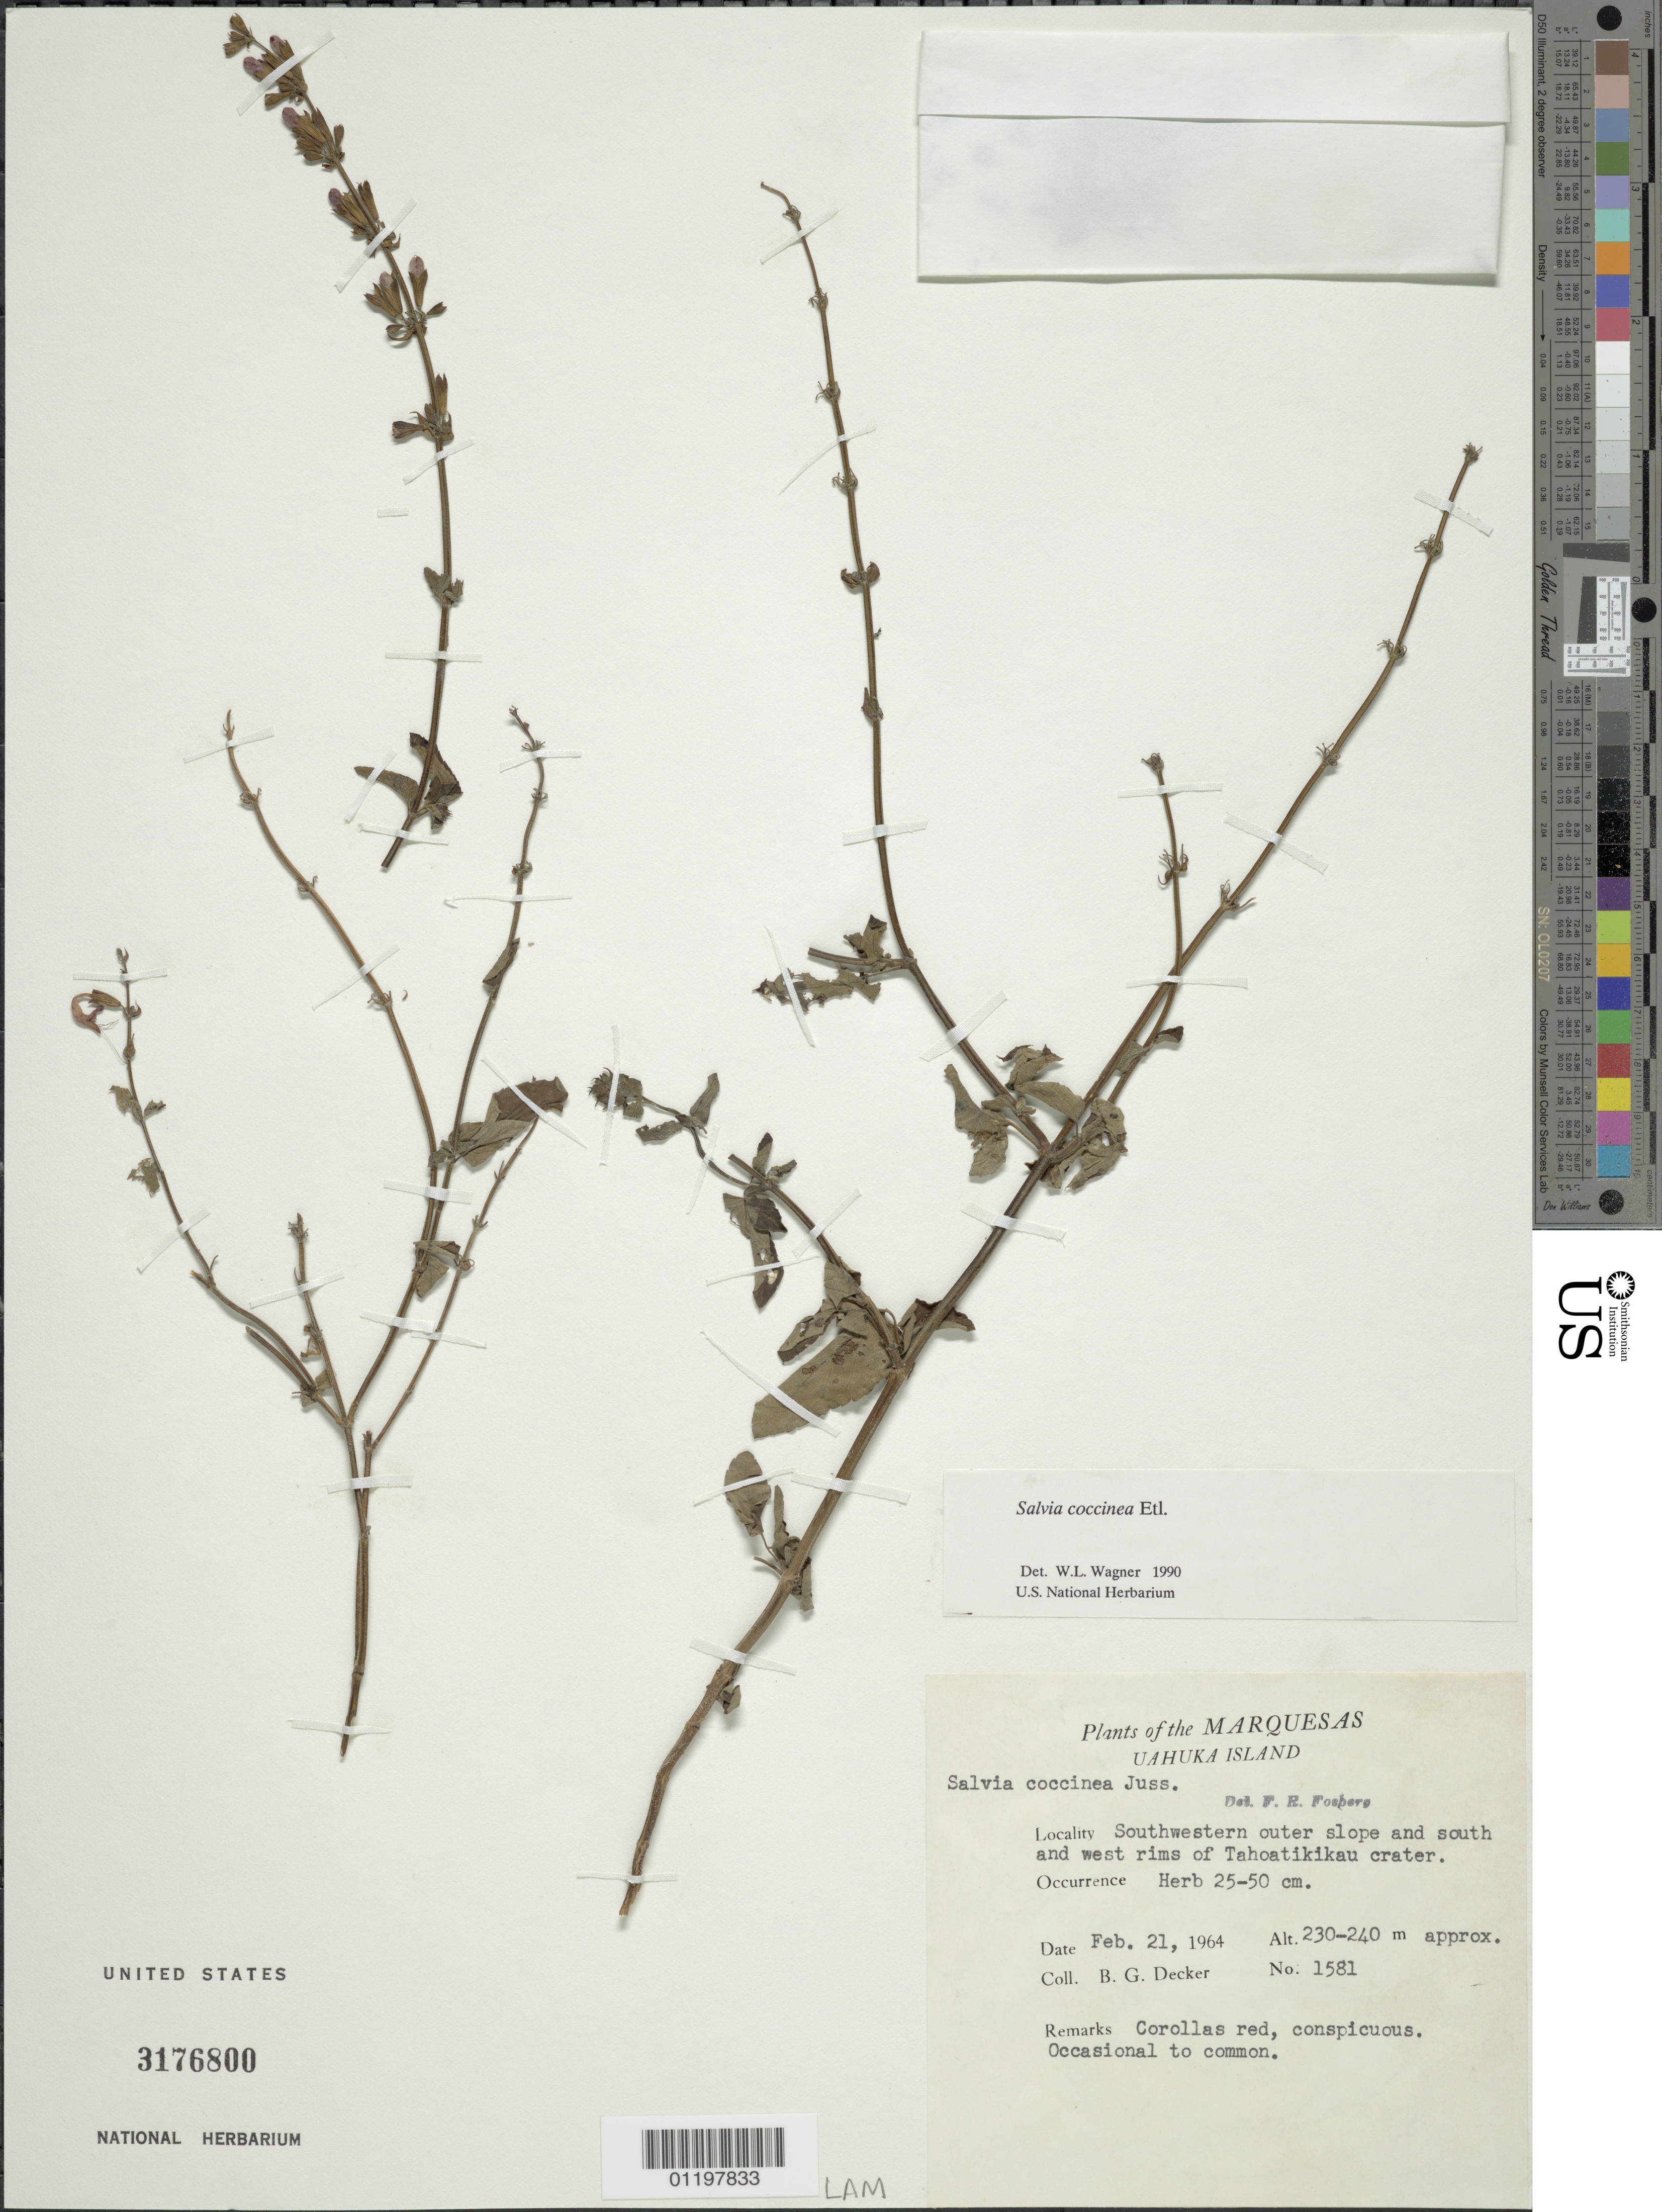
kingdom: Plantae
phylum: Tracheophyta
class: Magnoliopsida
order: Lamiales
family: Lamiaceae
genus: Salvia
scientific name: Salvia coccinea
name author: Etl.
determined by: Wagner, W. L., (BOT), Smithsonian Institution - National Museum of Natural History (UNITED STATES)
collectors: B. G. Decker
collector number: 1581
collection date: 1964-02-21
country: French Polynesia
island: Ua Huka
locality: SW outer slope and S and W rims of Tahoatikikau crater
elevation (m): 230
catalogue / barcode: US 3176800